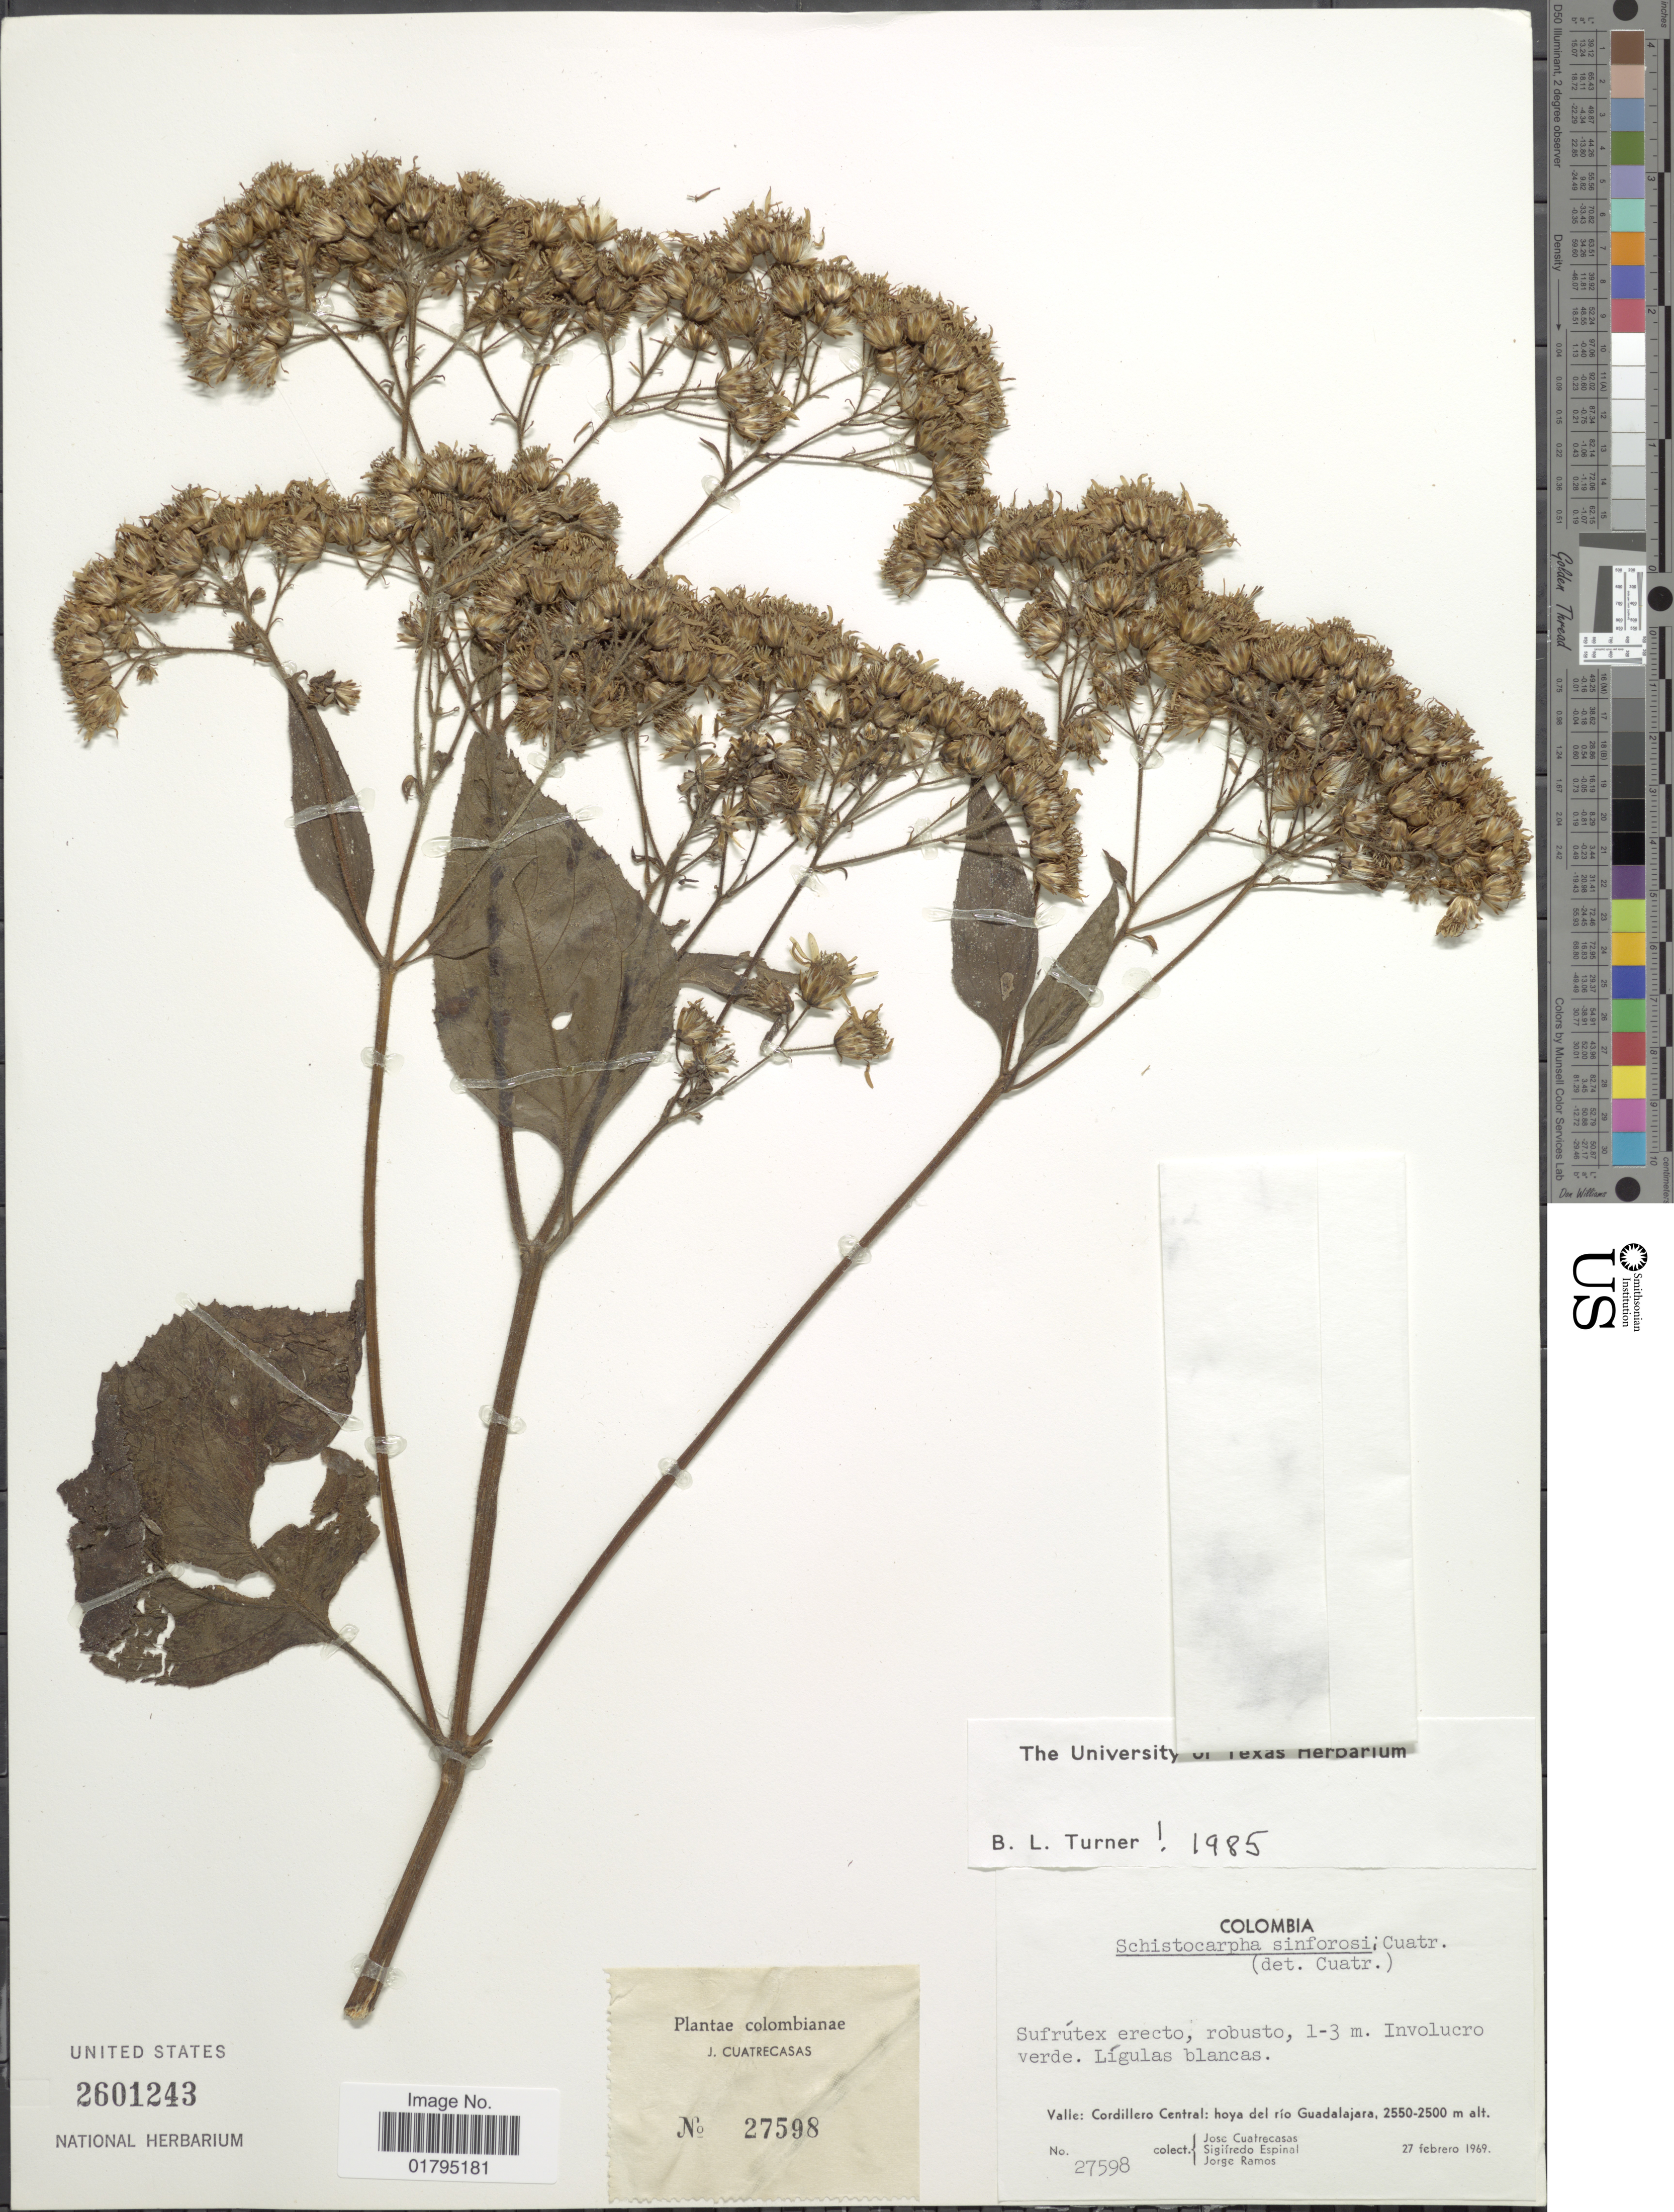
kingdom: Plantae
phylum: Tracheophyta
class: Magnoliopsida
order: Asterales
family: Asteraceae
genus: Schistocarpha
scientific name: Schistocarpha sinforosii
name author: Cuatrec.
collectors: J. Cuatrecasas, S. T. Espinal & J. Ramos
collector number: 27598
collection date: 1969-02-27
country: Colombia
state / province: Valle del Cauca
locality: Valle: Cordillera Central: hoya del rio Guadalajara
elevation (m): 2500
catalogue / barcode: US 2601243